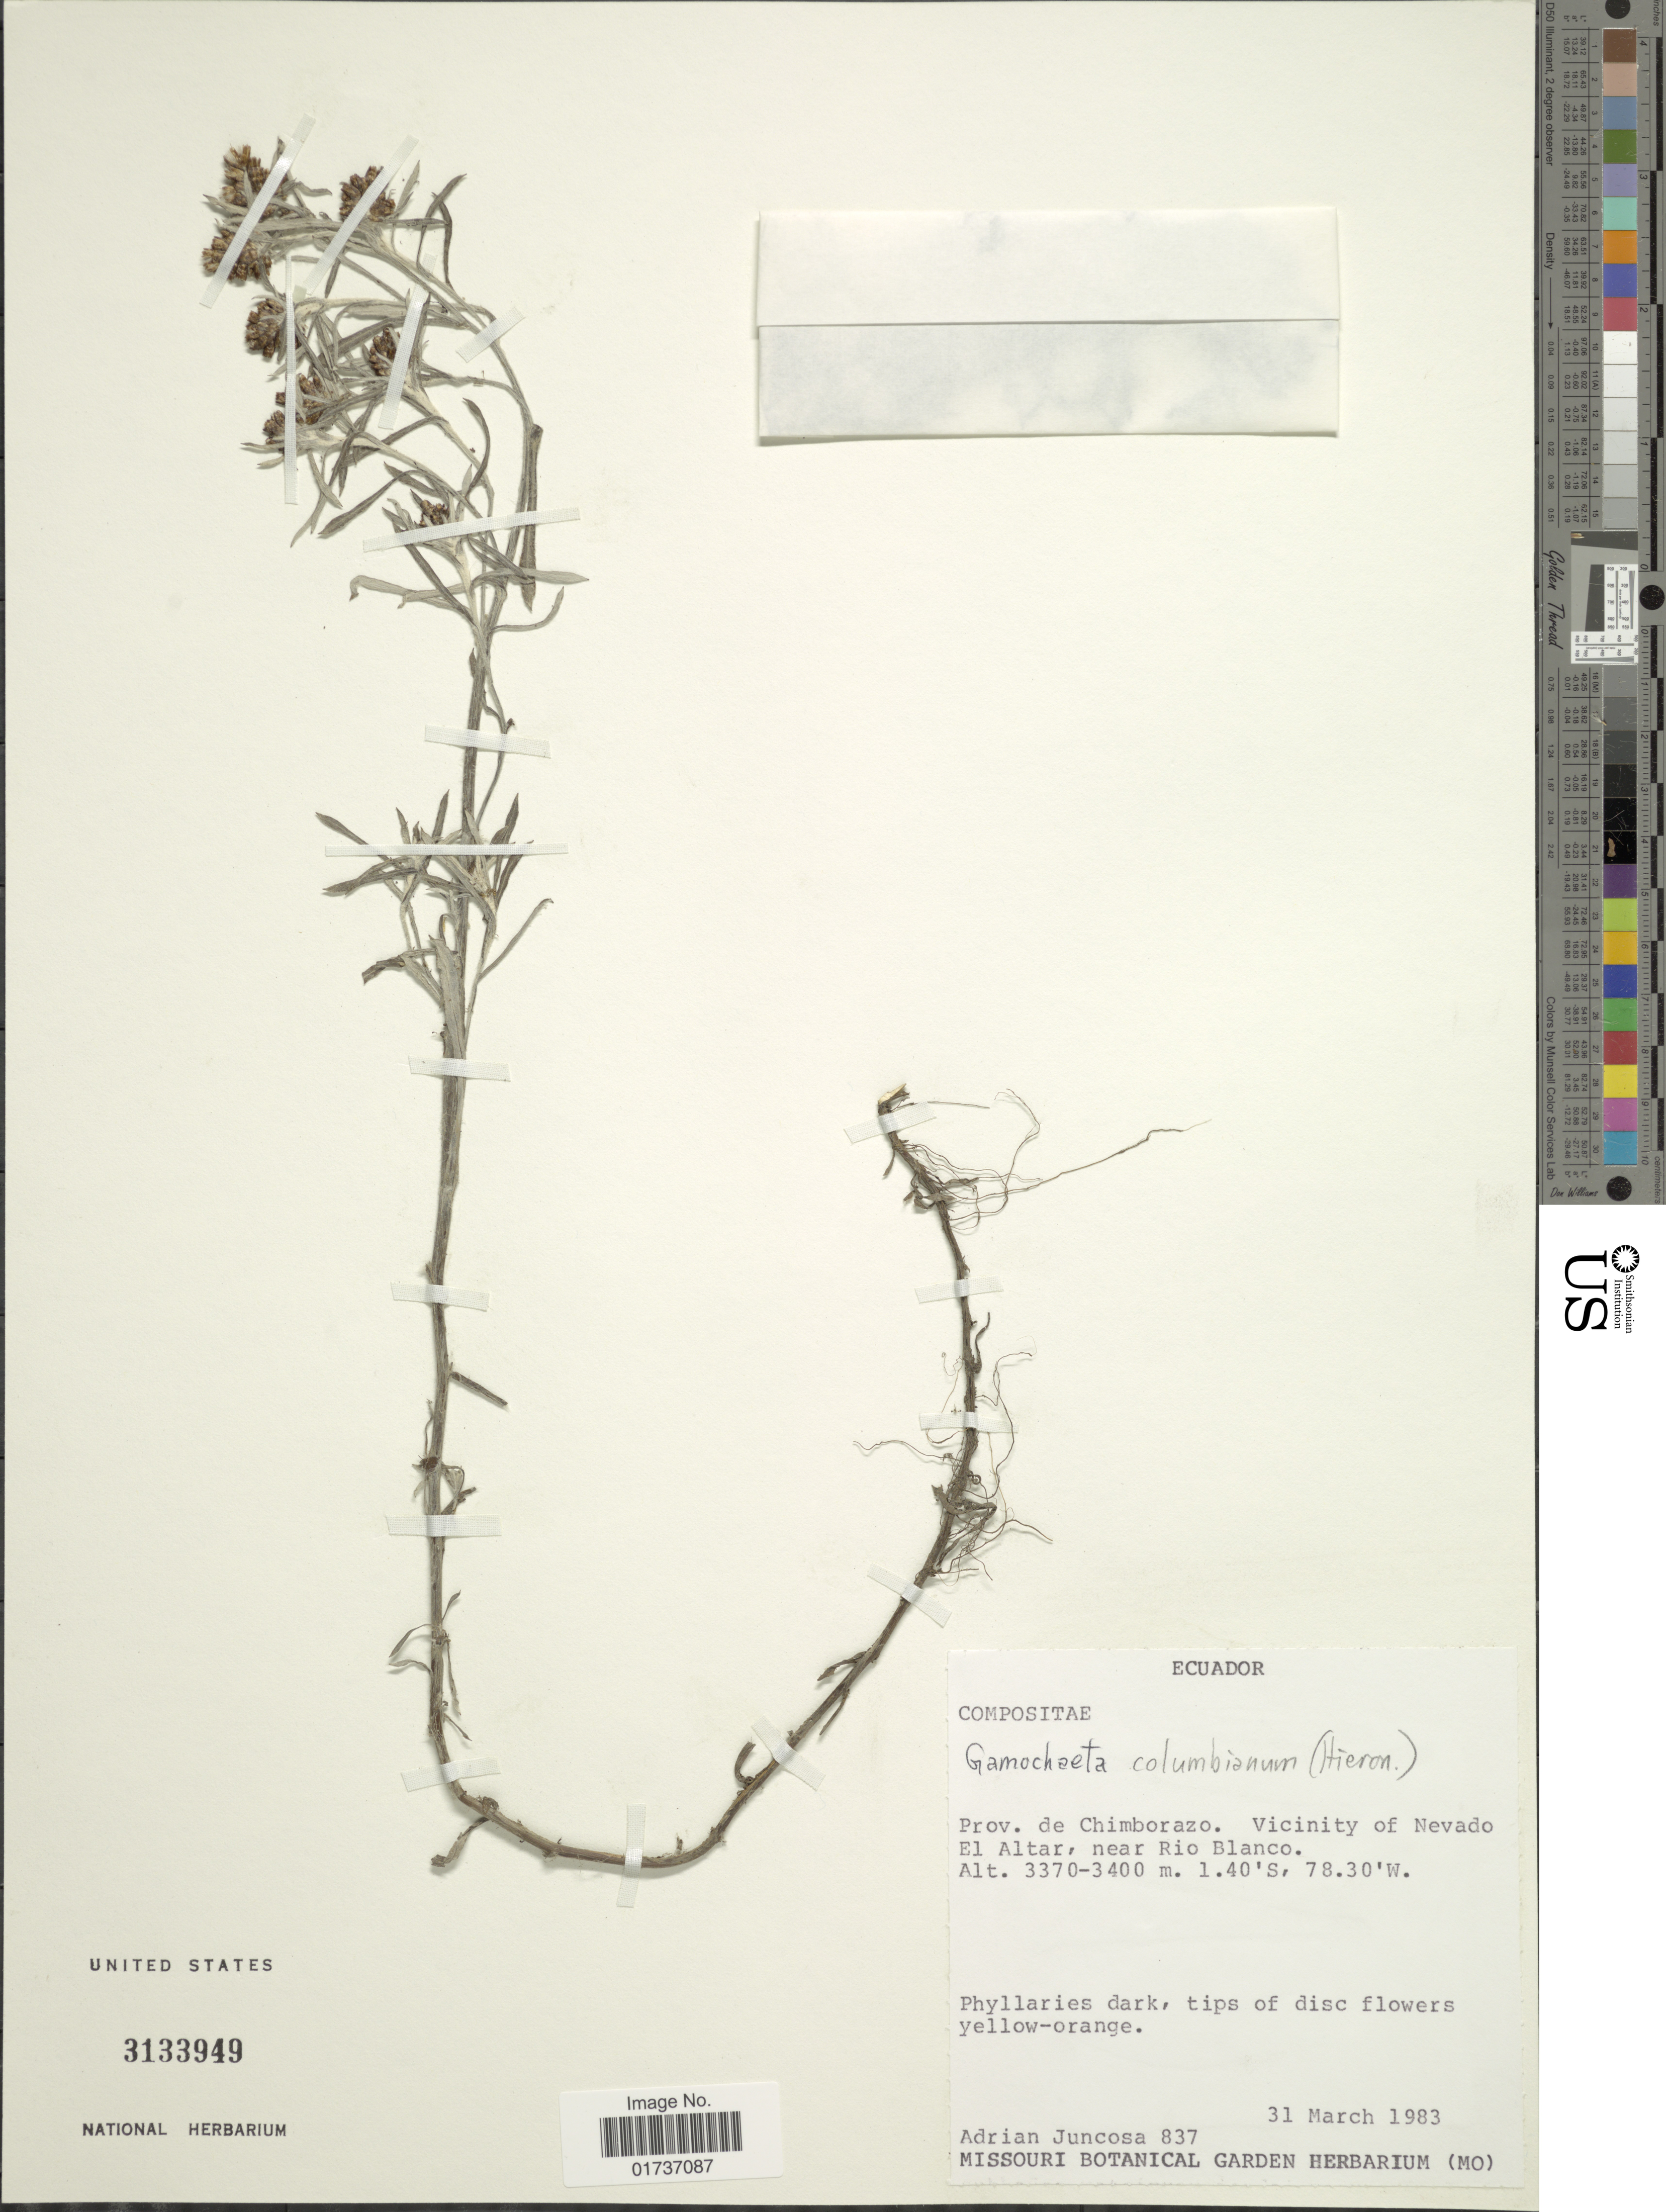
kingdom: Plantae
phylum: Tracheophyta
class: Magnoliopsida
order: Asterales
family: Asteraceae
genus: Gnaphalium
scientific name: Gnaphalium purpureum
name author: L.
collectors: A. Juncosa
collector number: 837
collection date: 1983-03-31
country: Ecuador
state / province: Chimborazo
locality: Vicinity of Nevado El Altar, near Rio Blanco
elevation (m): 3370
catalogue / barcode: US 3133949